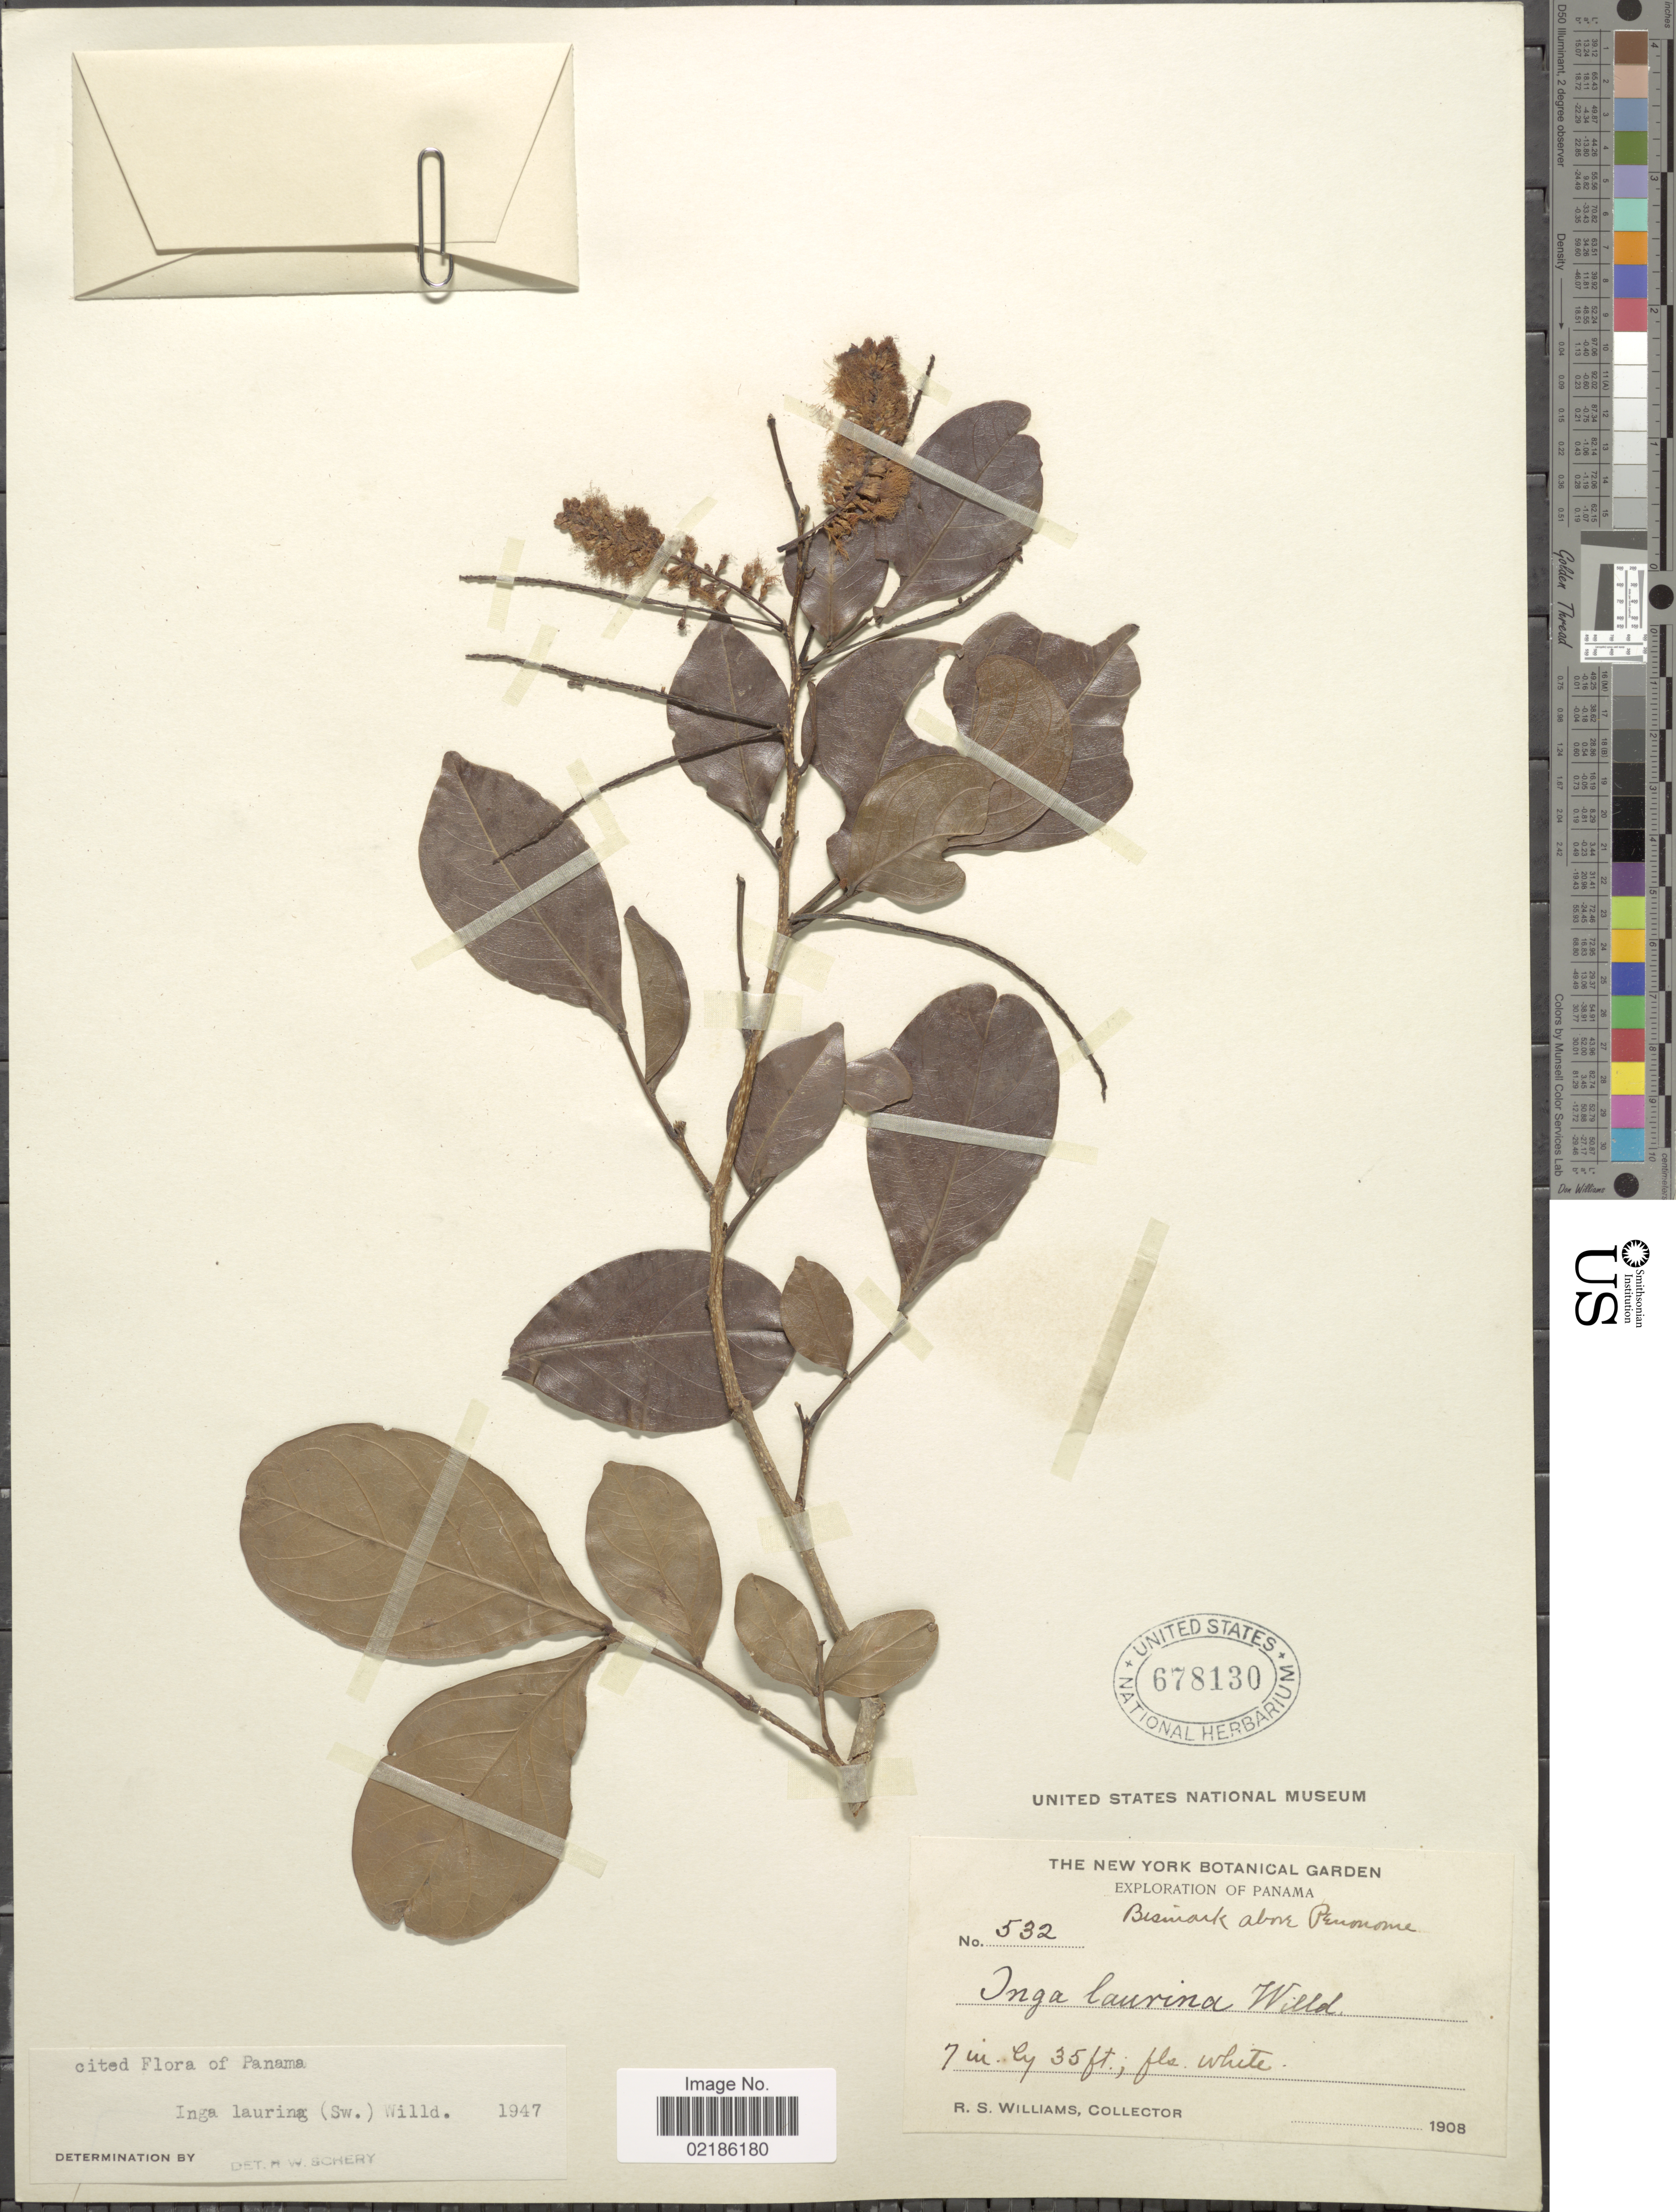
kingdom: Plantae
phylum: Tracheophyta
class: Magnoliopsida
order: Fabales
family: Fabaceae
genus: Inga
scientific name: Inga laurina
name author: (Sw.) Willd.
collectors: R. S. Williams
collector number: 532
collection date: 1908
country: Panama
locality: Bismark above Penonomé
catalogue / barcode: US 678130